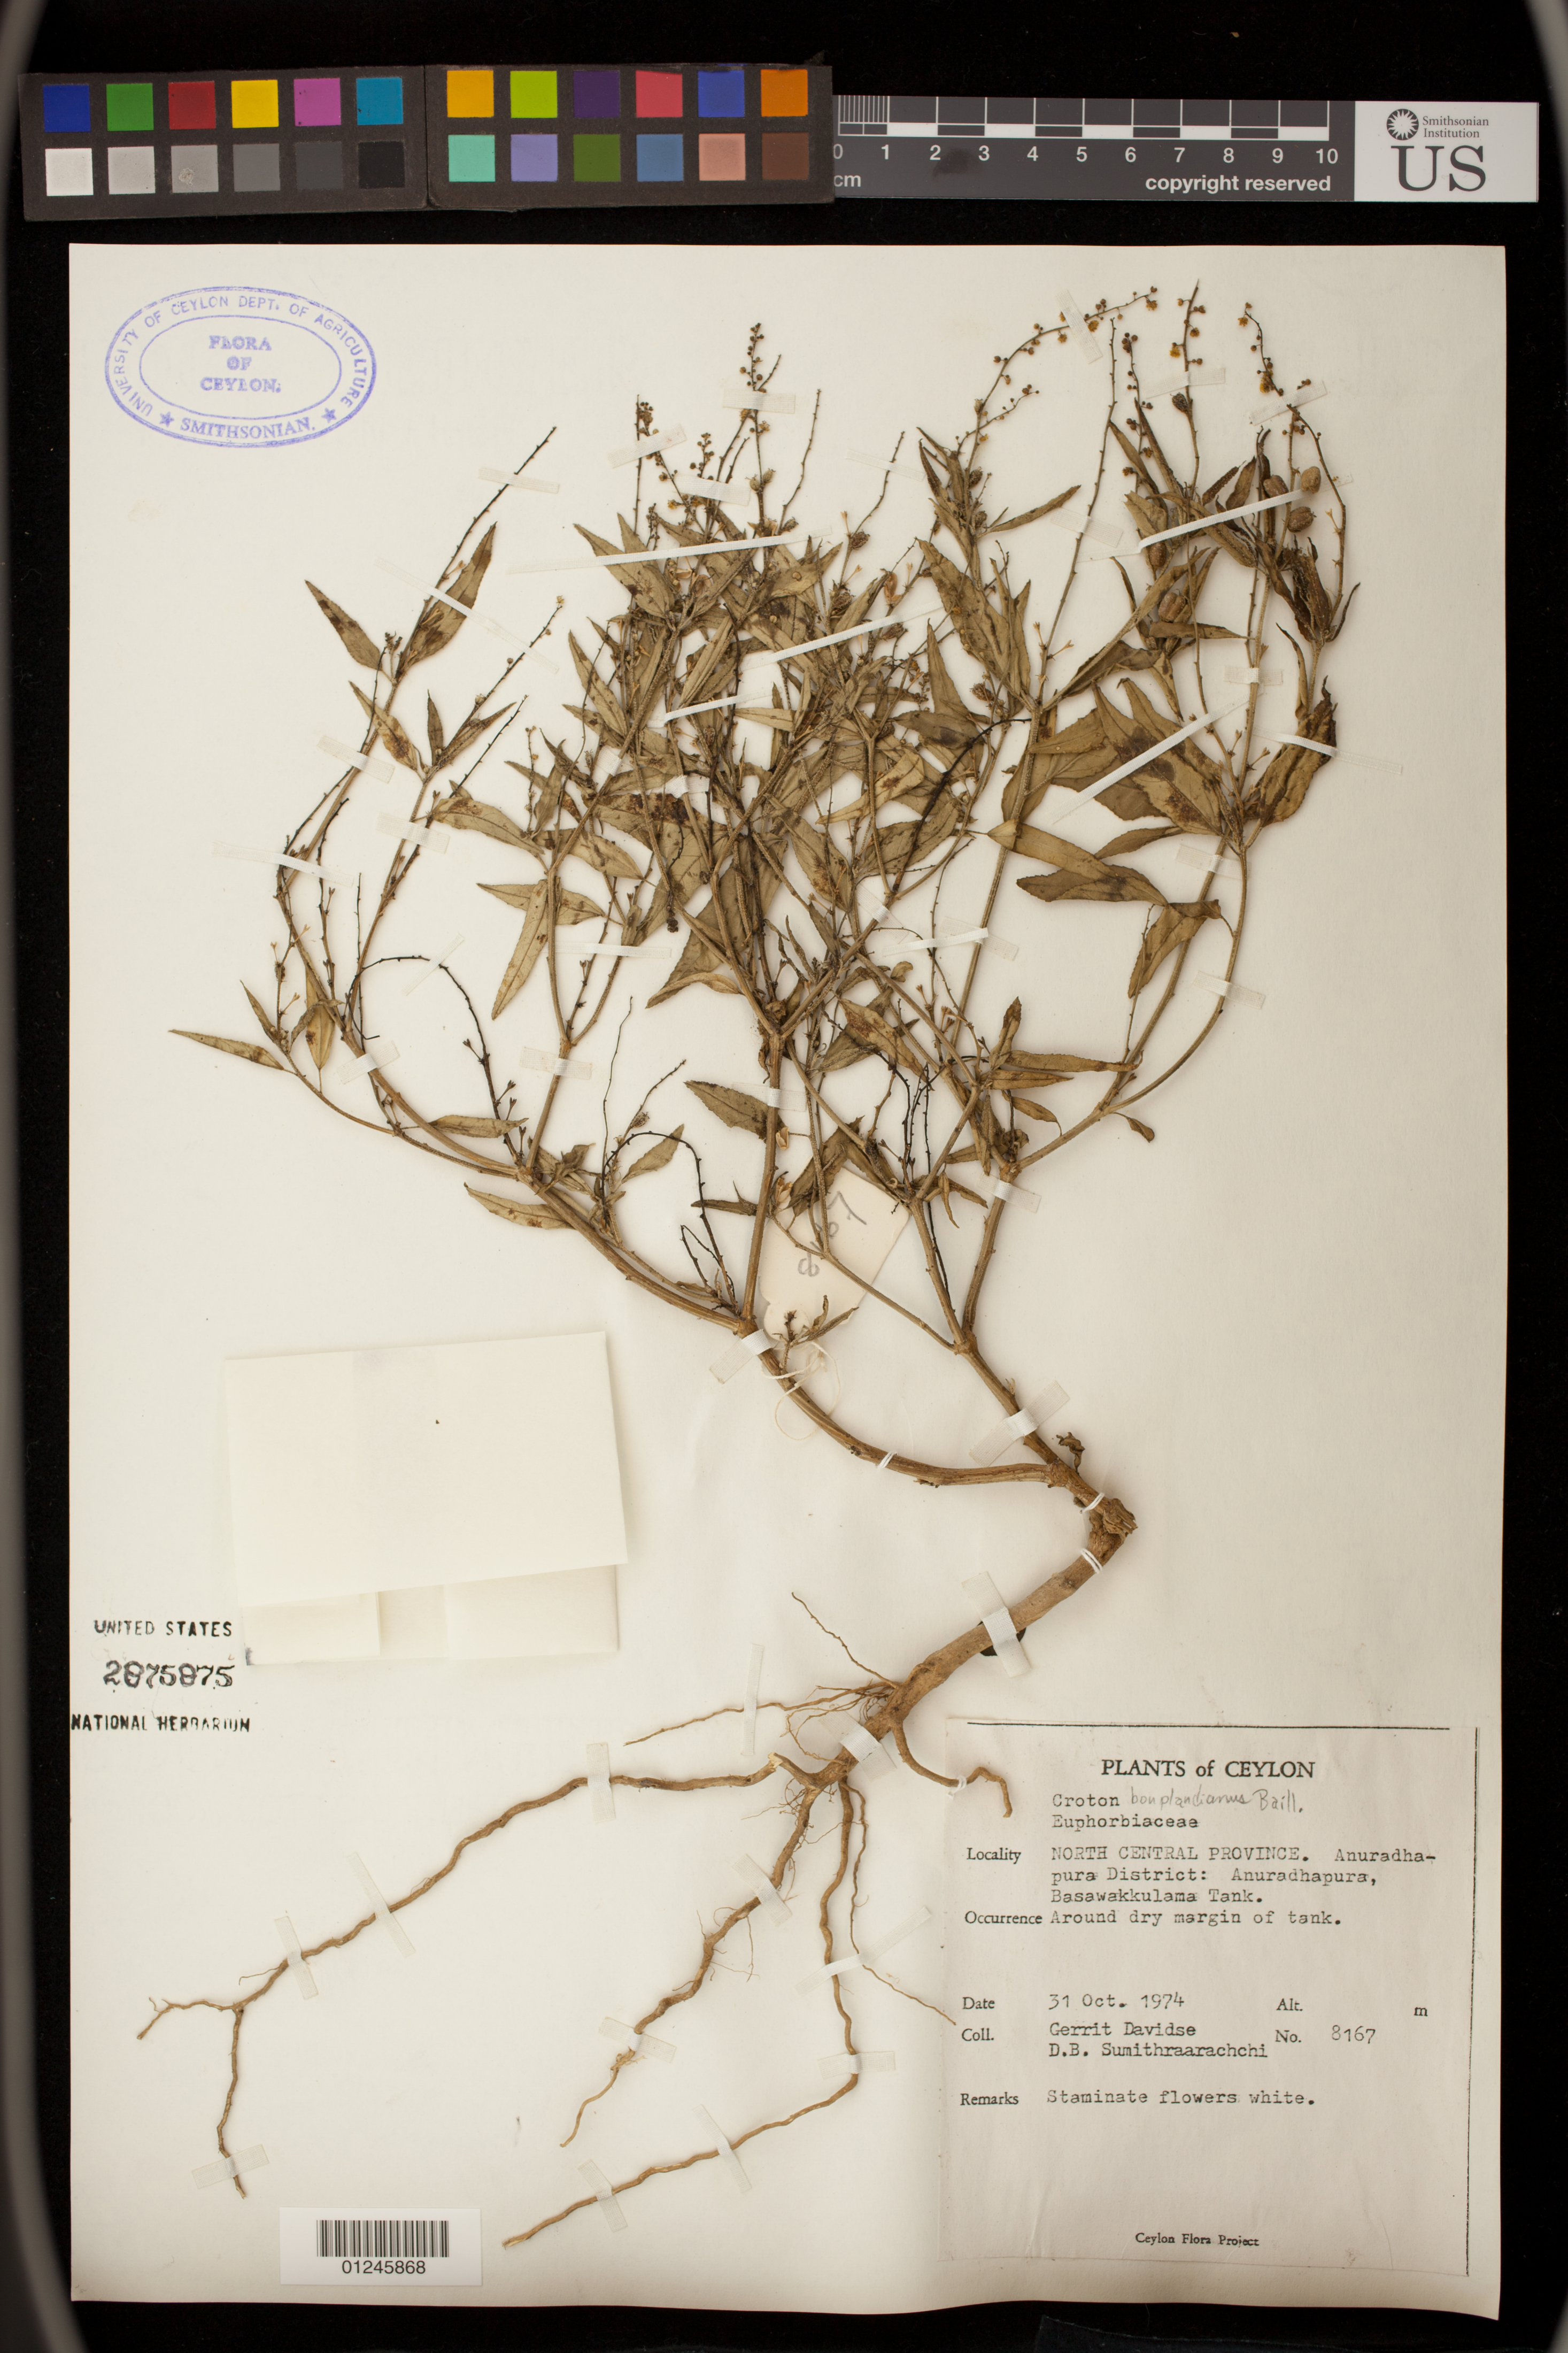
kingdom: Plantae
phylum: Tracheophyta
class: Magnoliopsida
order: Malpighiales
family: Euphorbiaceae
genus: Croton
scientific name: Croton bonplandianus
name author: Baill.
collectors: G. Davidse & D. B. Sumithraarachchi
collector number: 8167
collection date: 1974-10-31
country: Sri Lanka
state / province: North Central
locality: Anuradhapura District, Anuradhapura, Basawakkulama Tank.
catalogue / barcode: US 2875975